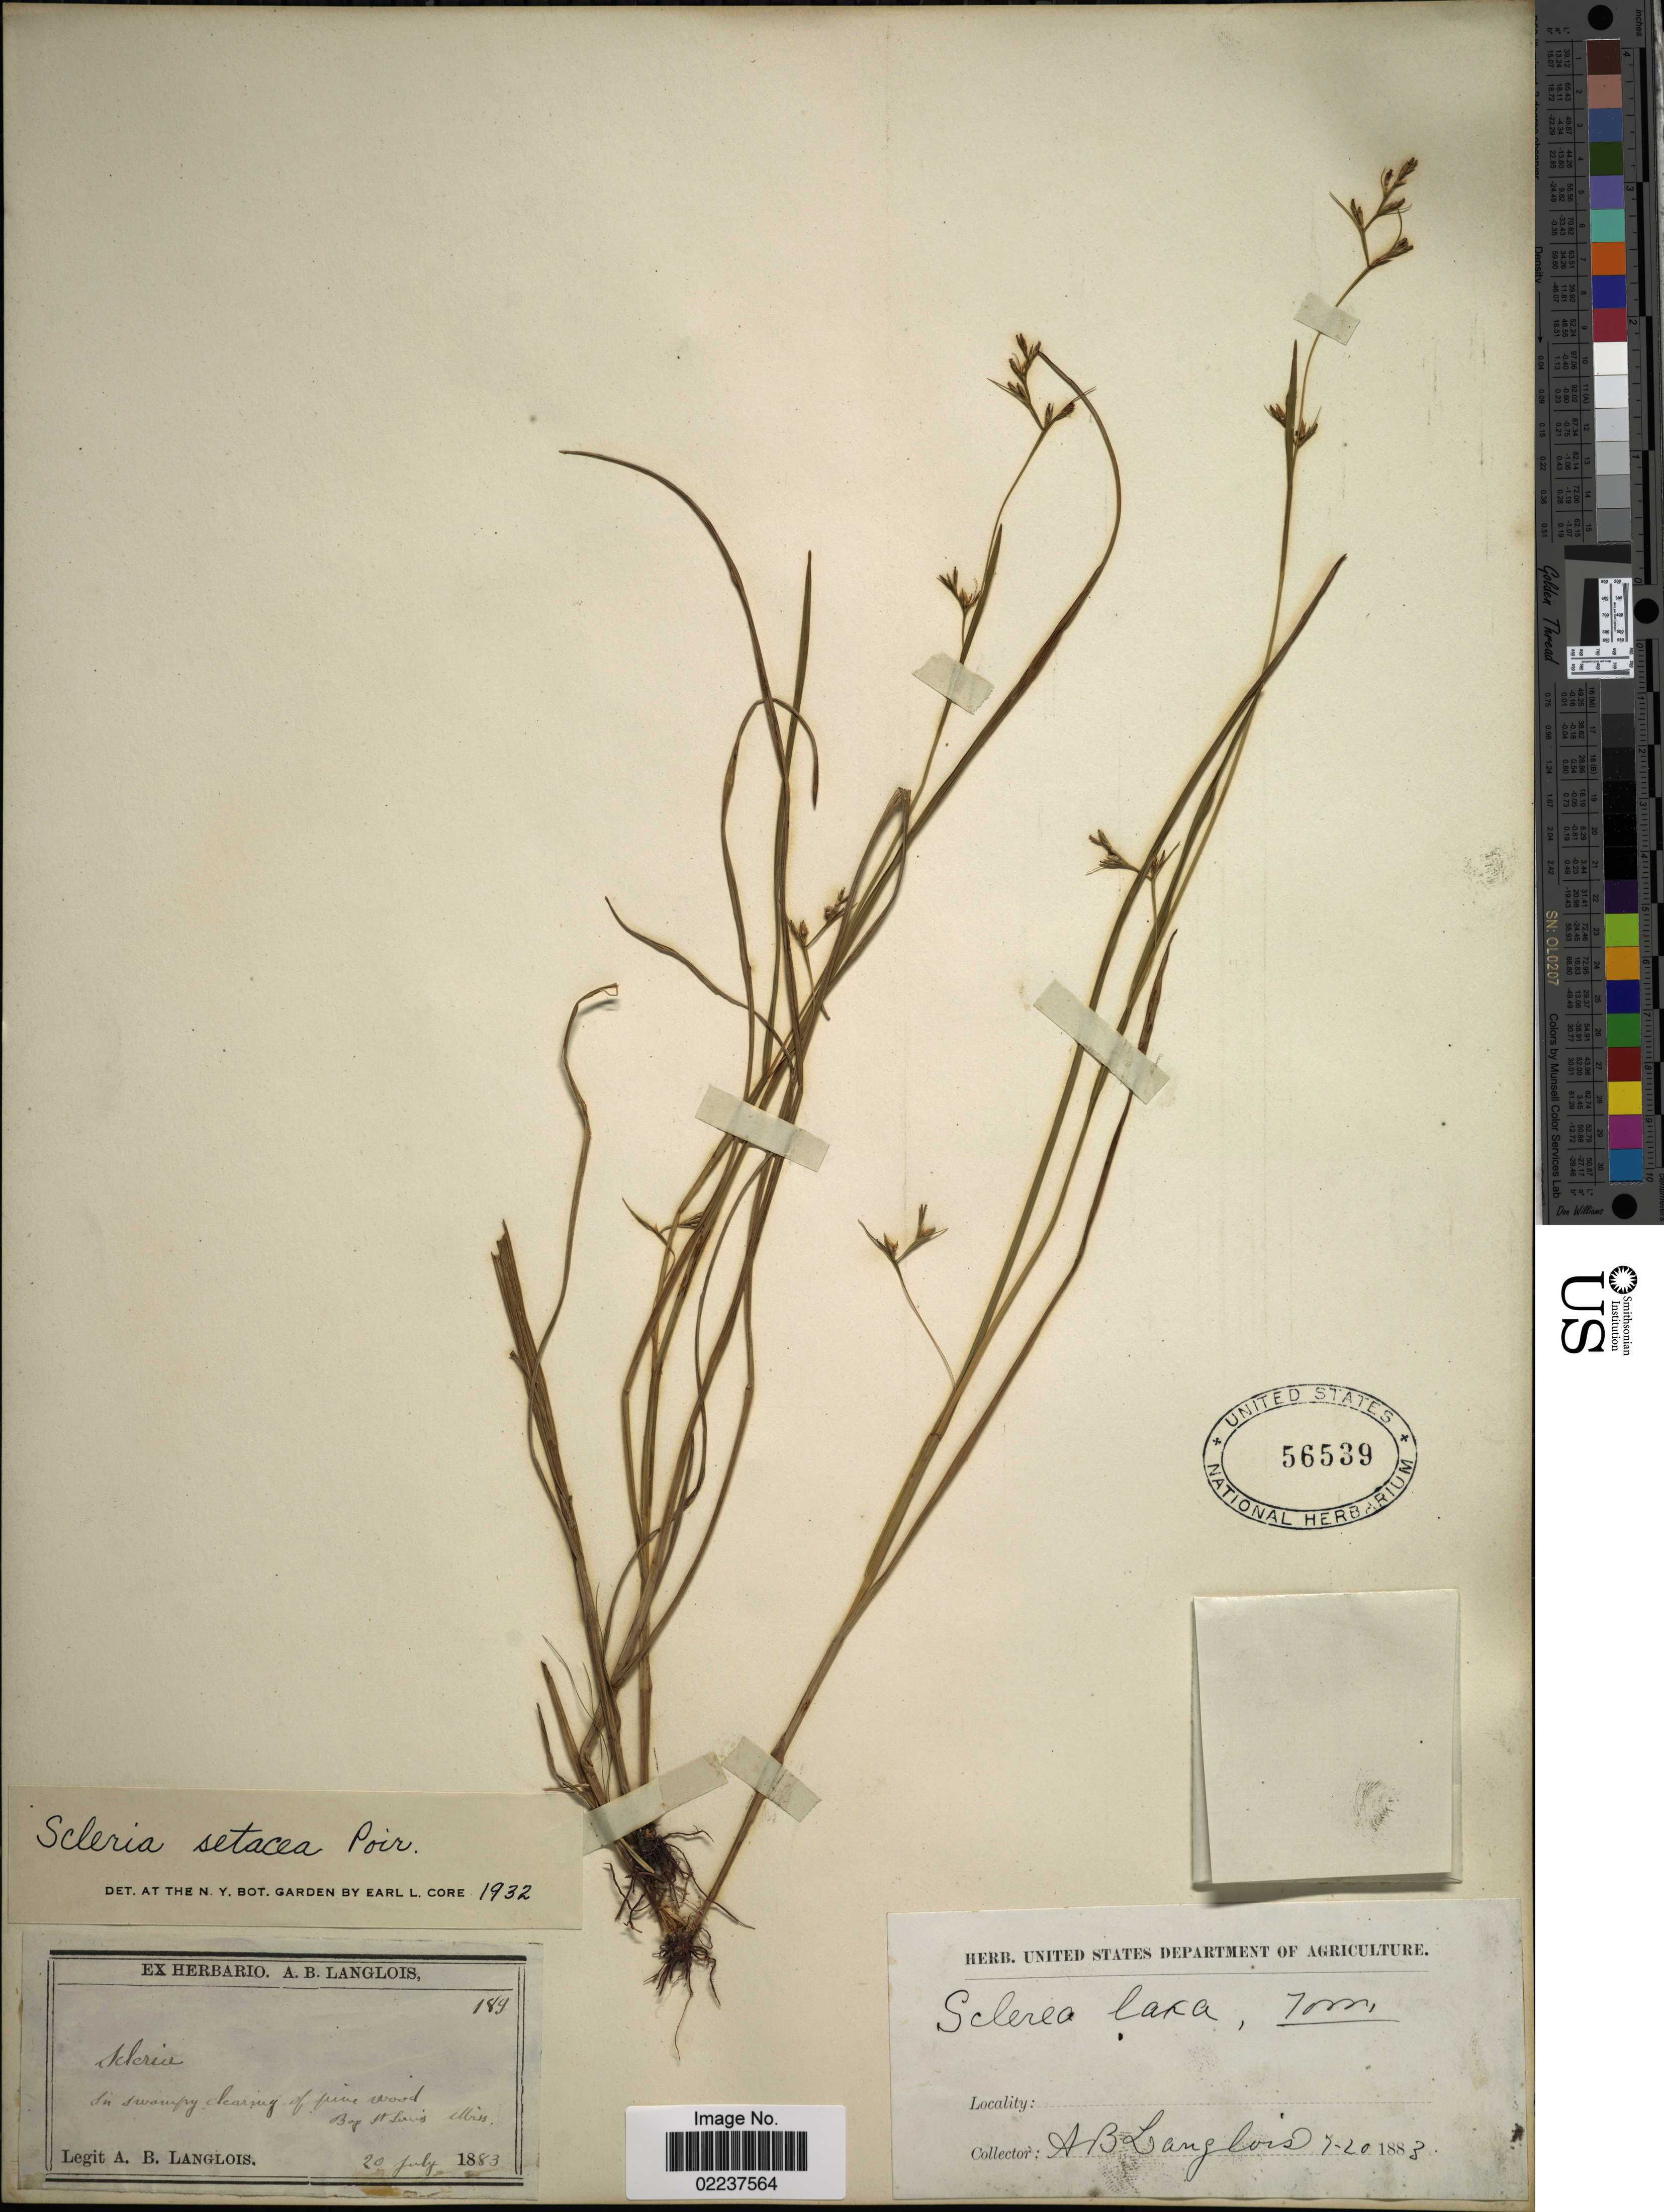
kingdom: Plantae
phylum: Tracheophyta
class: Liliopsida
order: Poales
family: Cyperaceae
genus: Scleria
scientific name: Scleria muehlenbergii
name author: Steud.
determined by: Strong, Mark T., (BOT), Smithsonian Institution - National Museum of Natural History (UNITED STATES)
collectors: A. Langlois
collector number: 189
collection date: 1883-07-20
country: United States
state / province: Mississippi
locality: Bay St. Louis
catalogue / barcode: US 56539